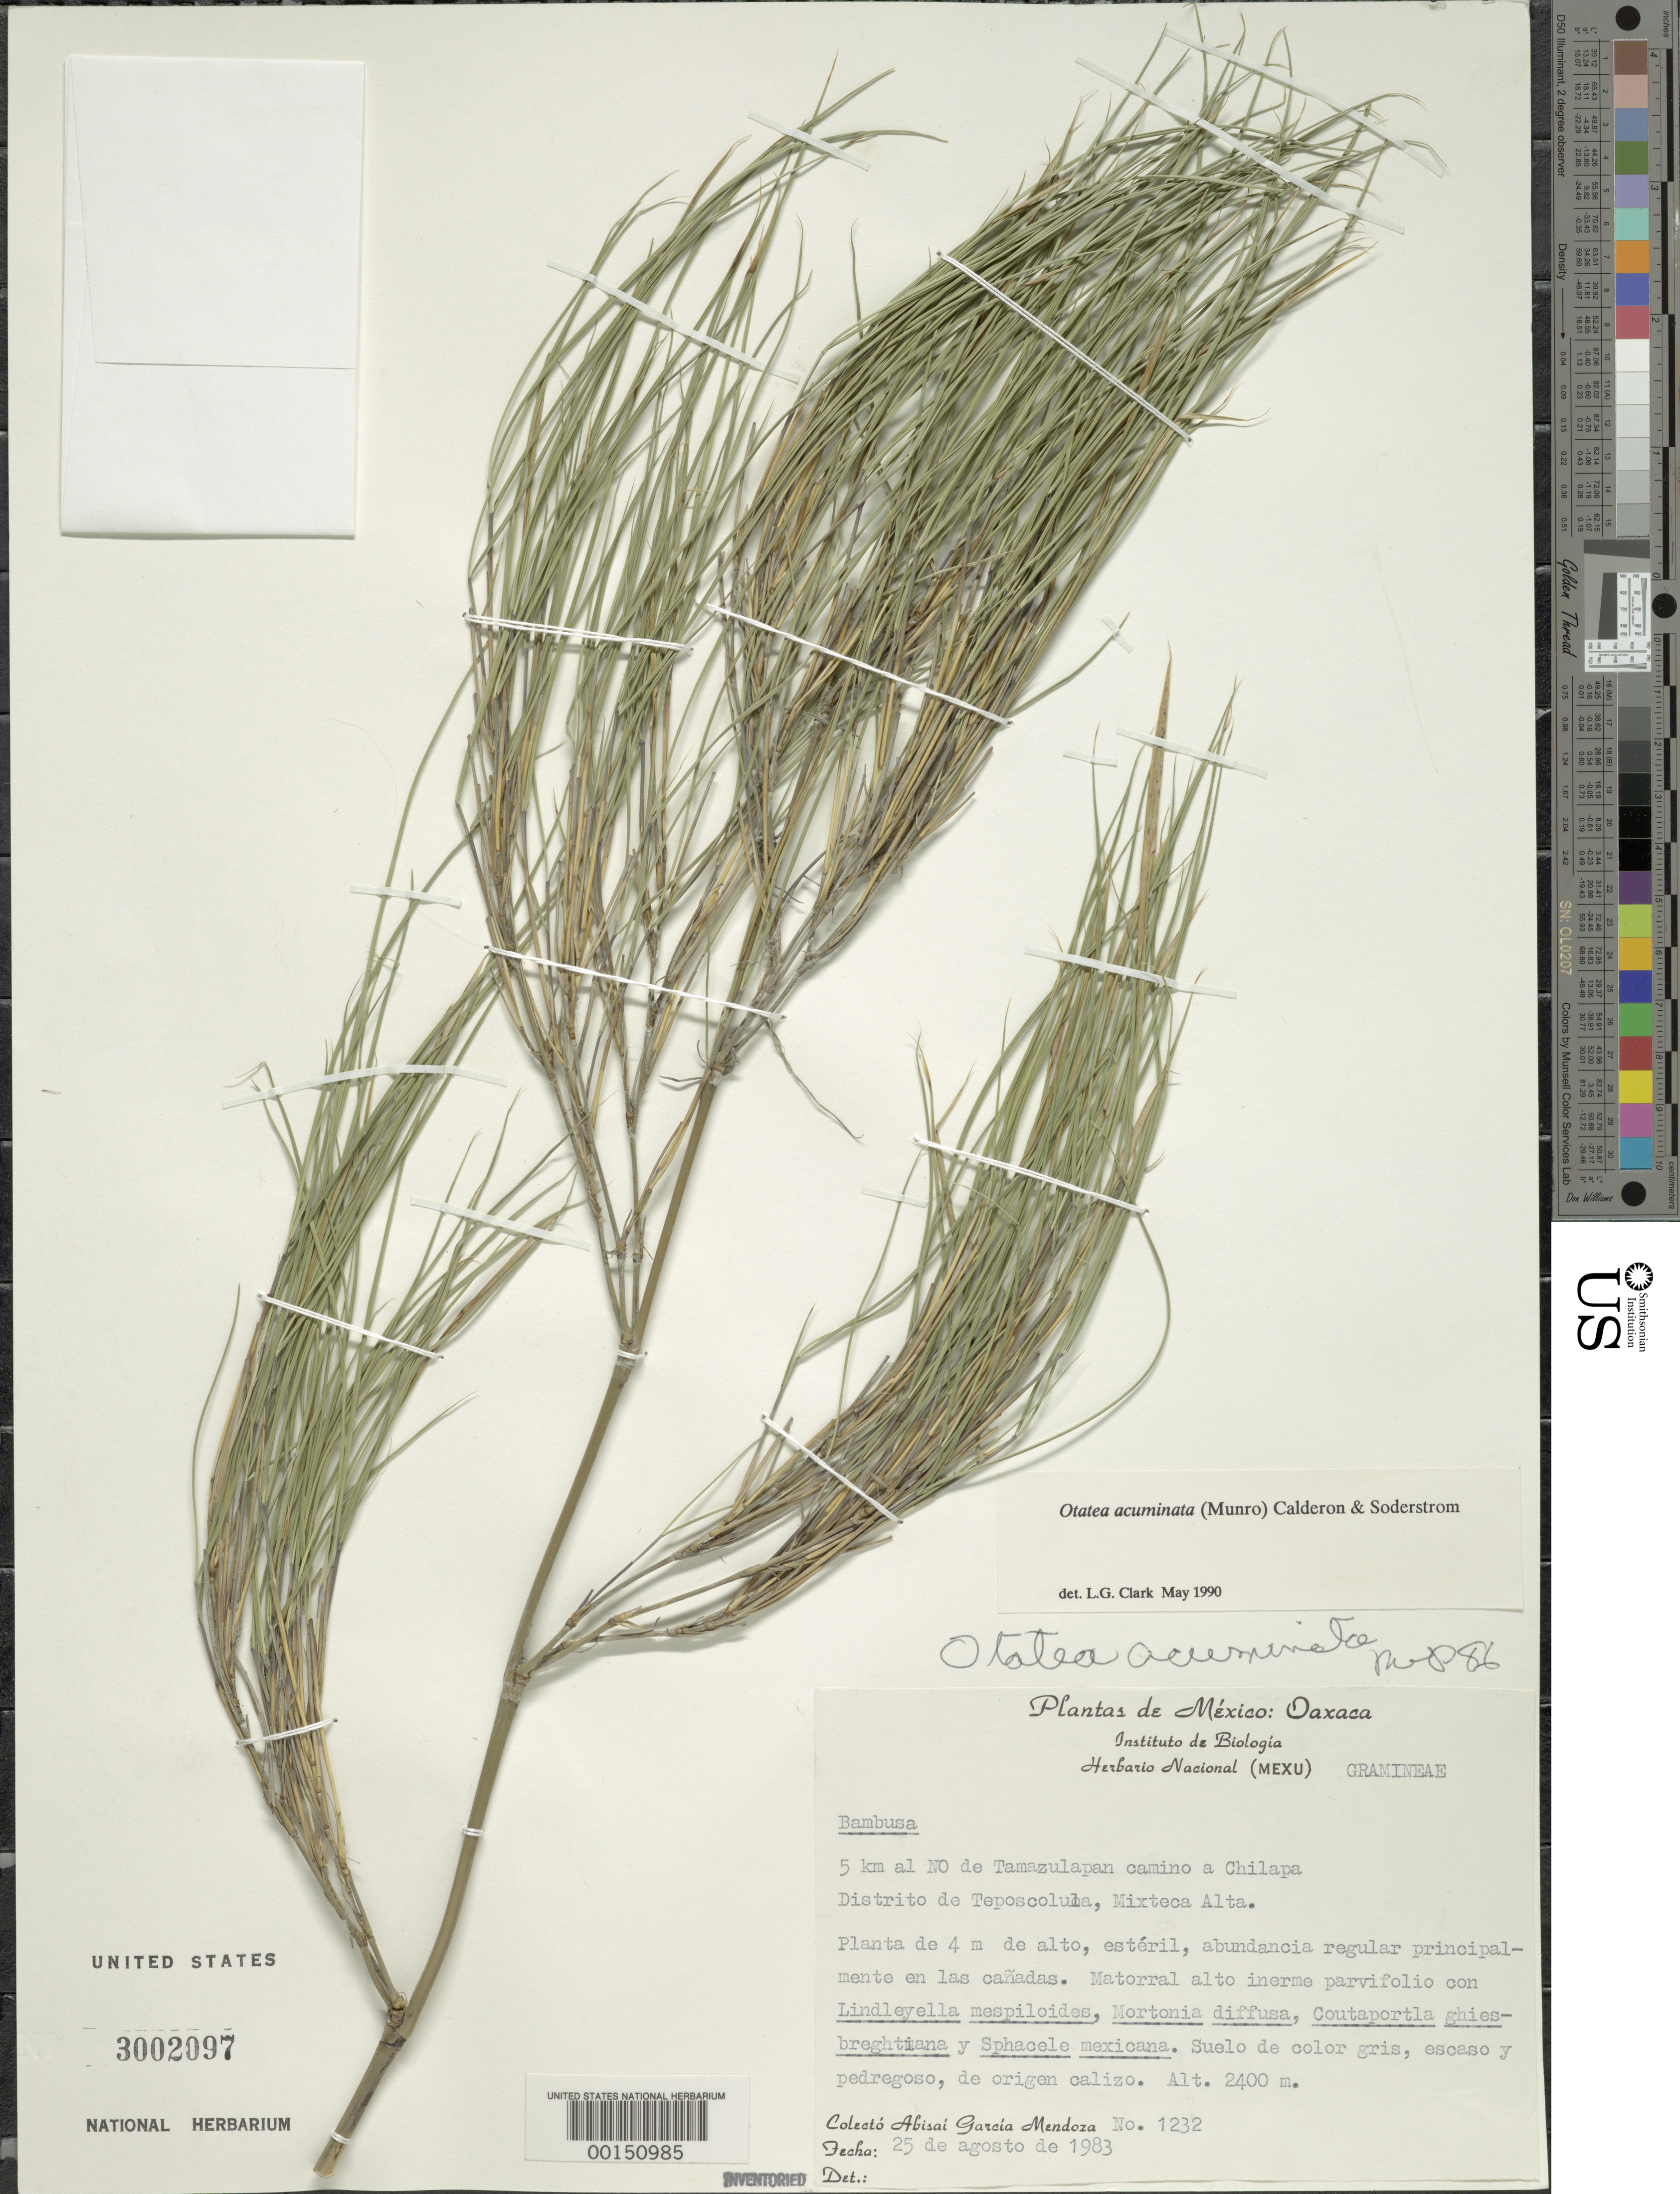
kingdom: Plantae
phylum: Tracheophyta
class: Liliopsida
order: Poales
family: Poaceae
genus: Otatea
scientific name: Otatea acuminata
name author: (Munro) C. E. Calderón & Soderstr.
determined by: Clark, Lynn G., (ISC), Iowa State University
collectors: A. García-Mendoza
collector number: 1232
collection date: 1983-08-24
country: Mexico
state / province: Oaxaca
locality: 5 km al NO de Tamazulapan, caminoa Chilapa, Distrito de Teposcolula. Mixteca Alta.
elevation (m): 2400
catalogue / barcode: US 3002097